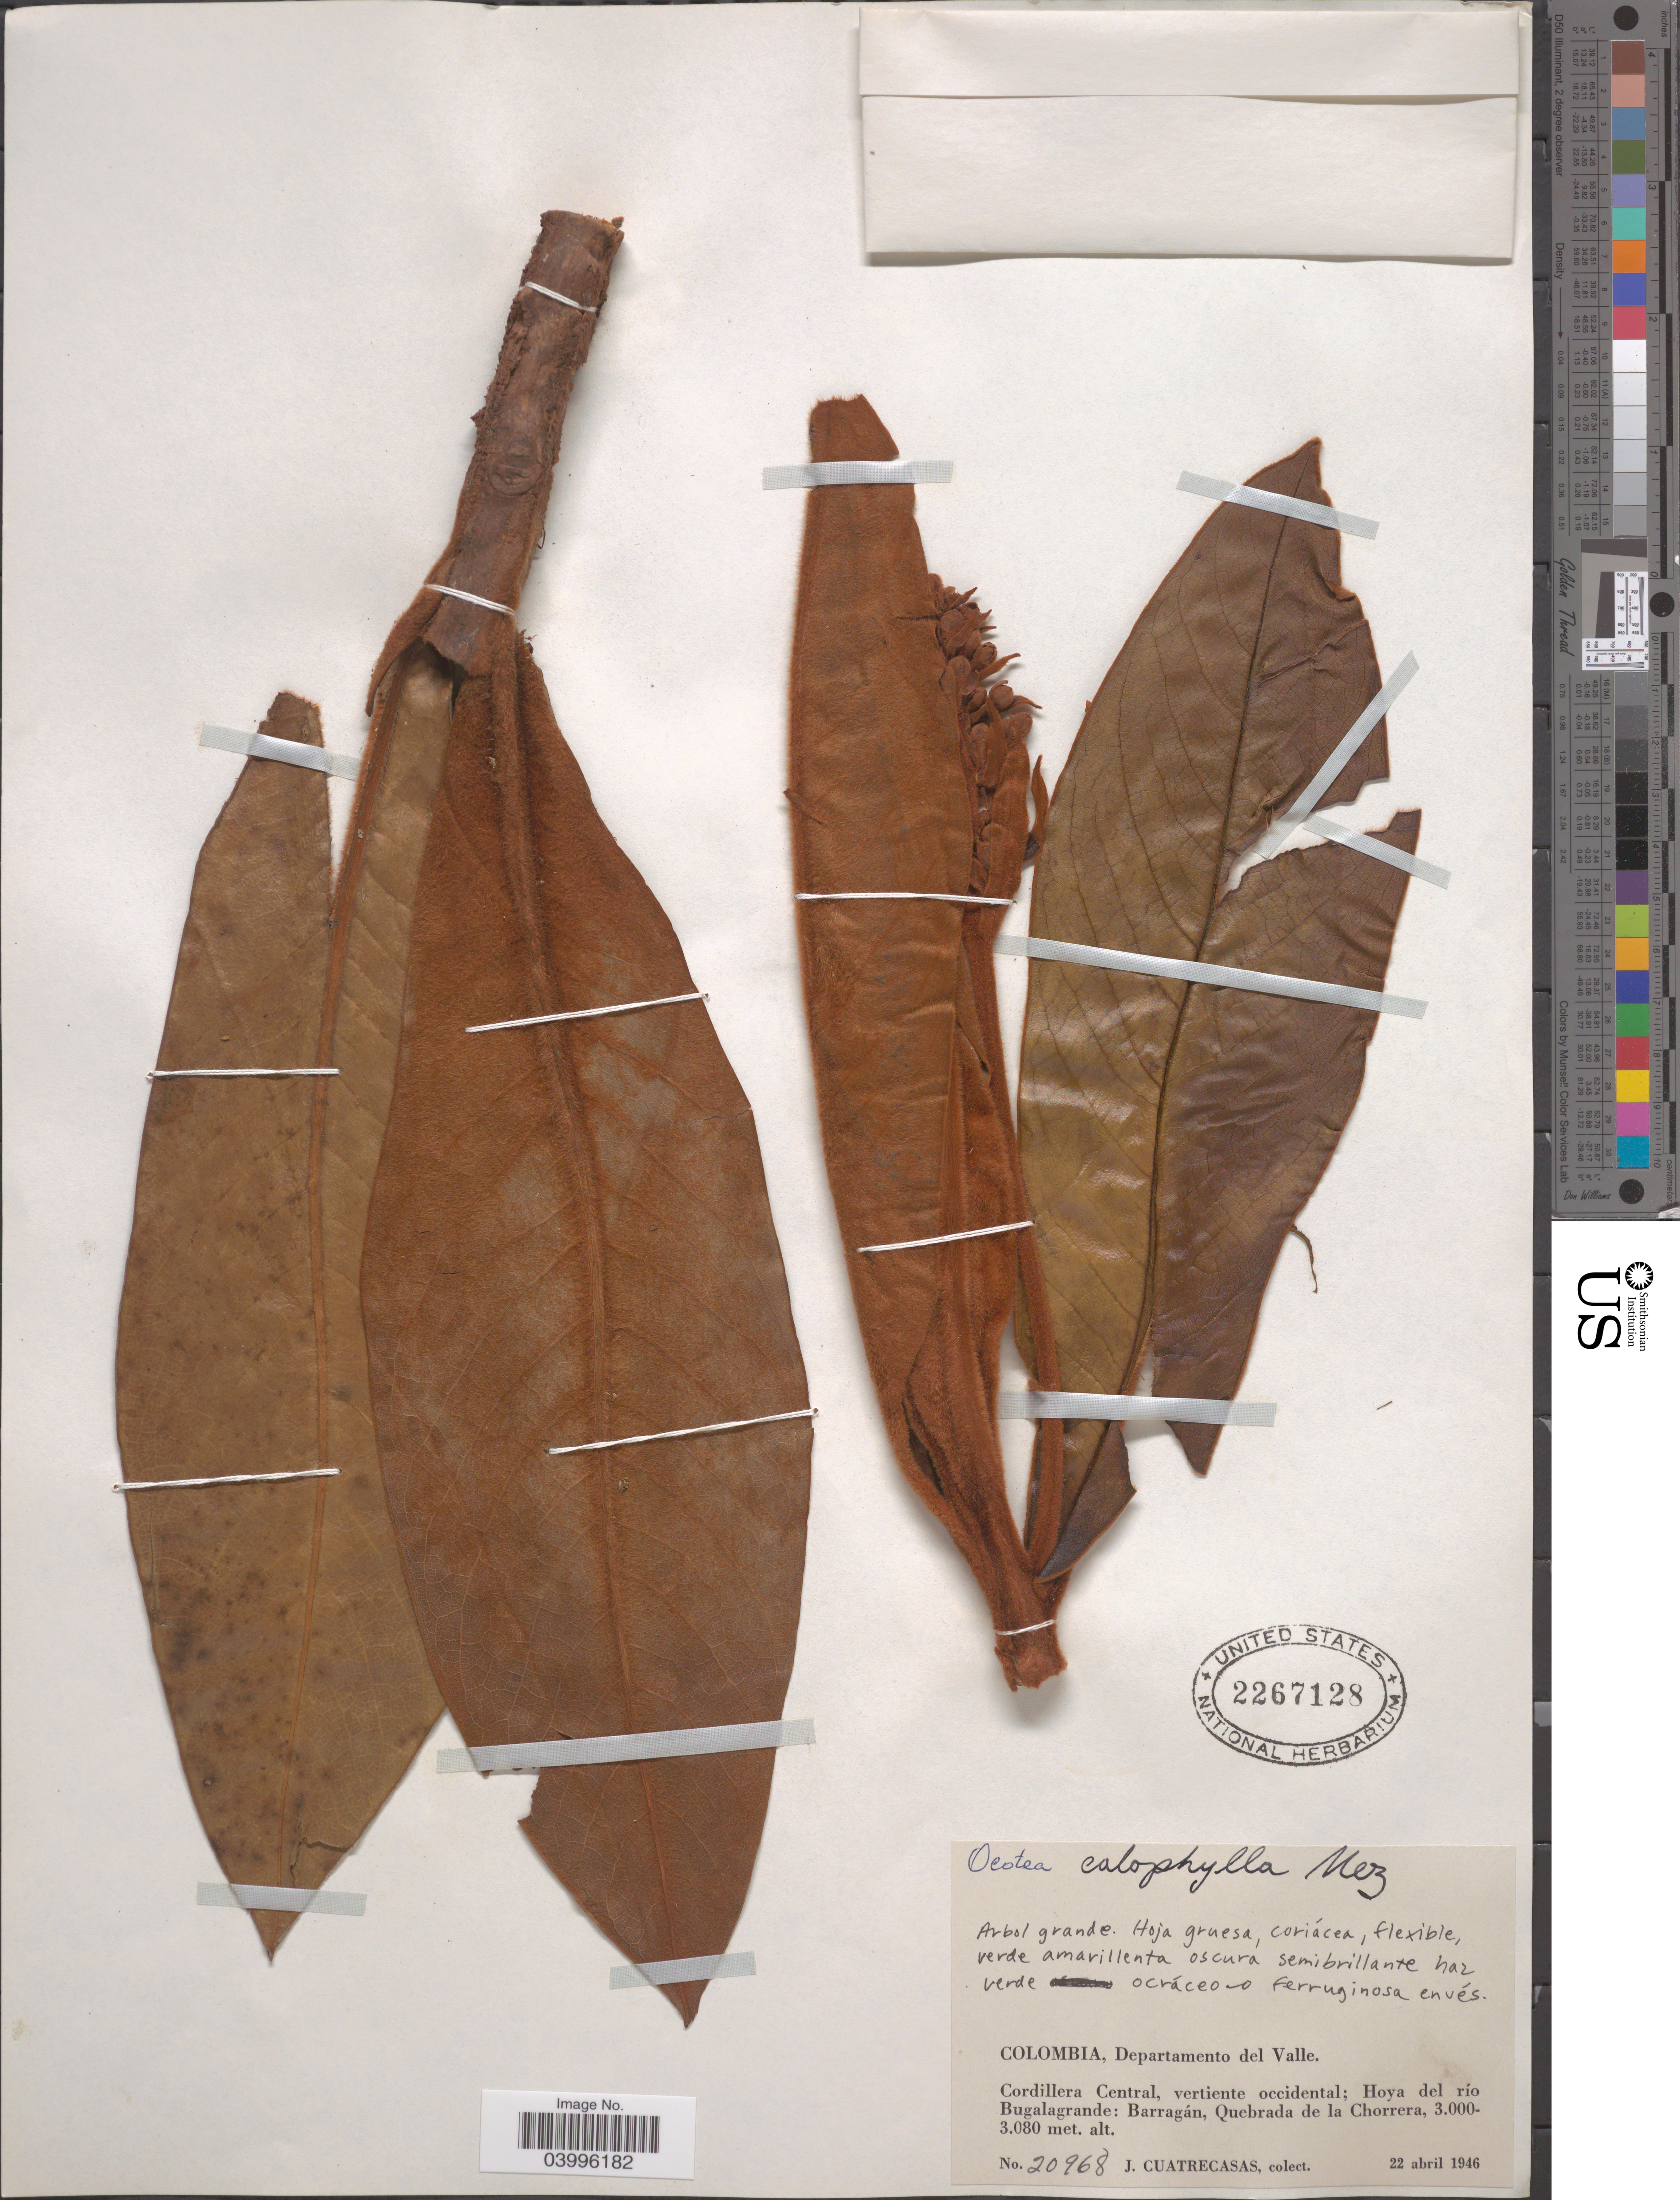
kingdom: Plantae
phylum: Tracheophyta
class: Magnoliopsida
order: Laurales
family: Lauraceae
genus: Ocotea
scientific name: Ocotea calophylla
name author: Mez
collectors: J. Cuatrecasas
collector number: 20968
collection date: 1946-04-22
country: Colombia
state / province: Valle del Cauca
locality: Departamento del Valle. Cordillera Central, vertiente occidental; Hoya del río Bugalagrande: Barragán, Quebrada de la Chorrera.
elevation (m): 3000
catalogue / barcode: US 2267128